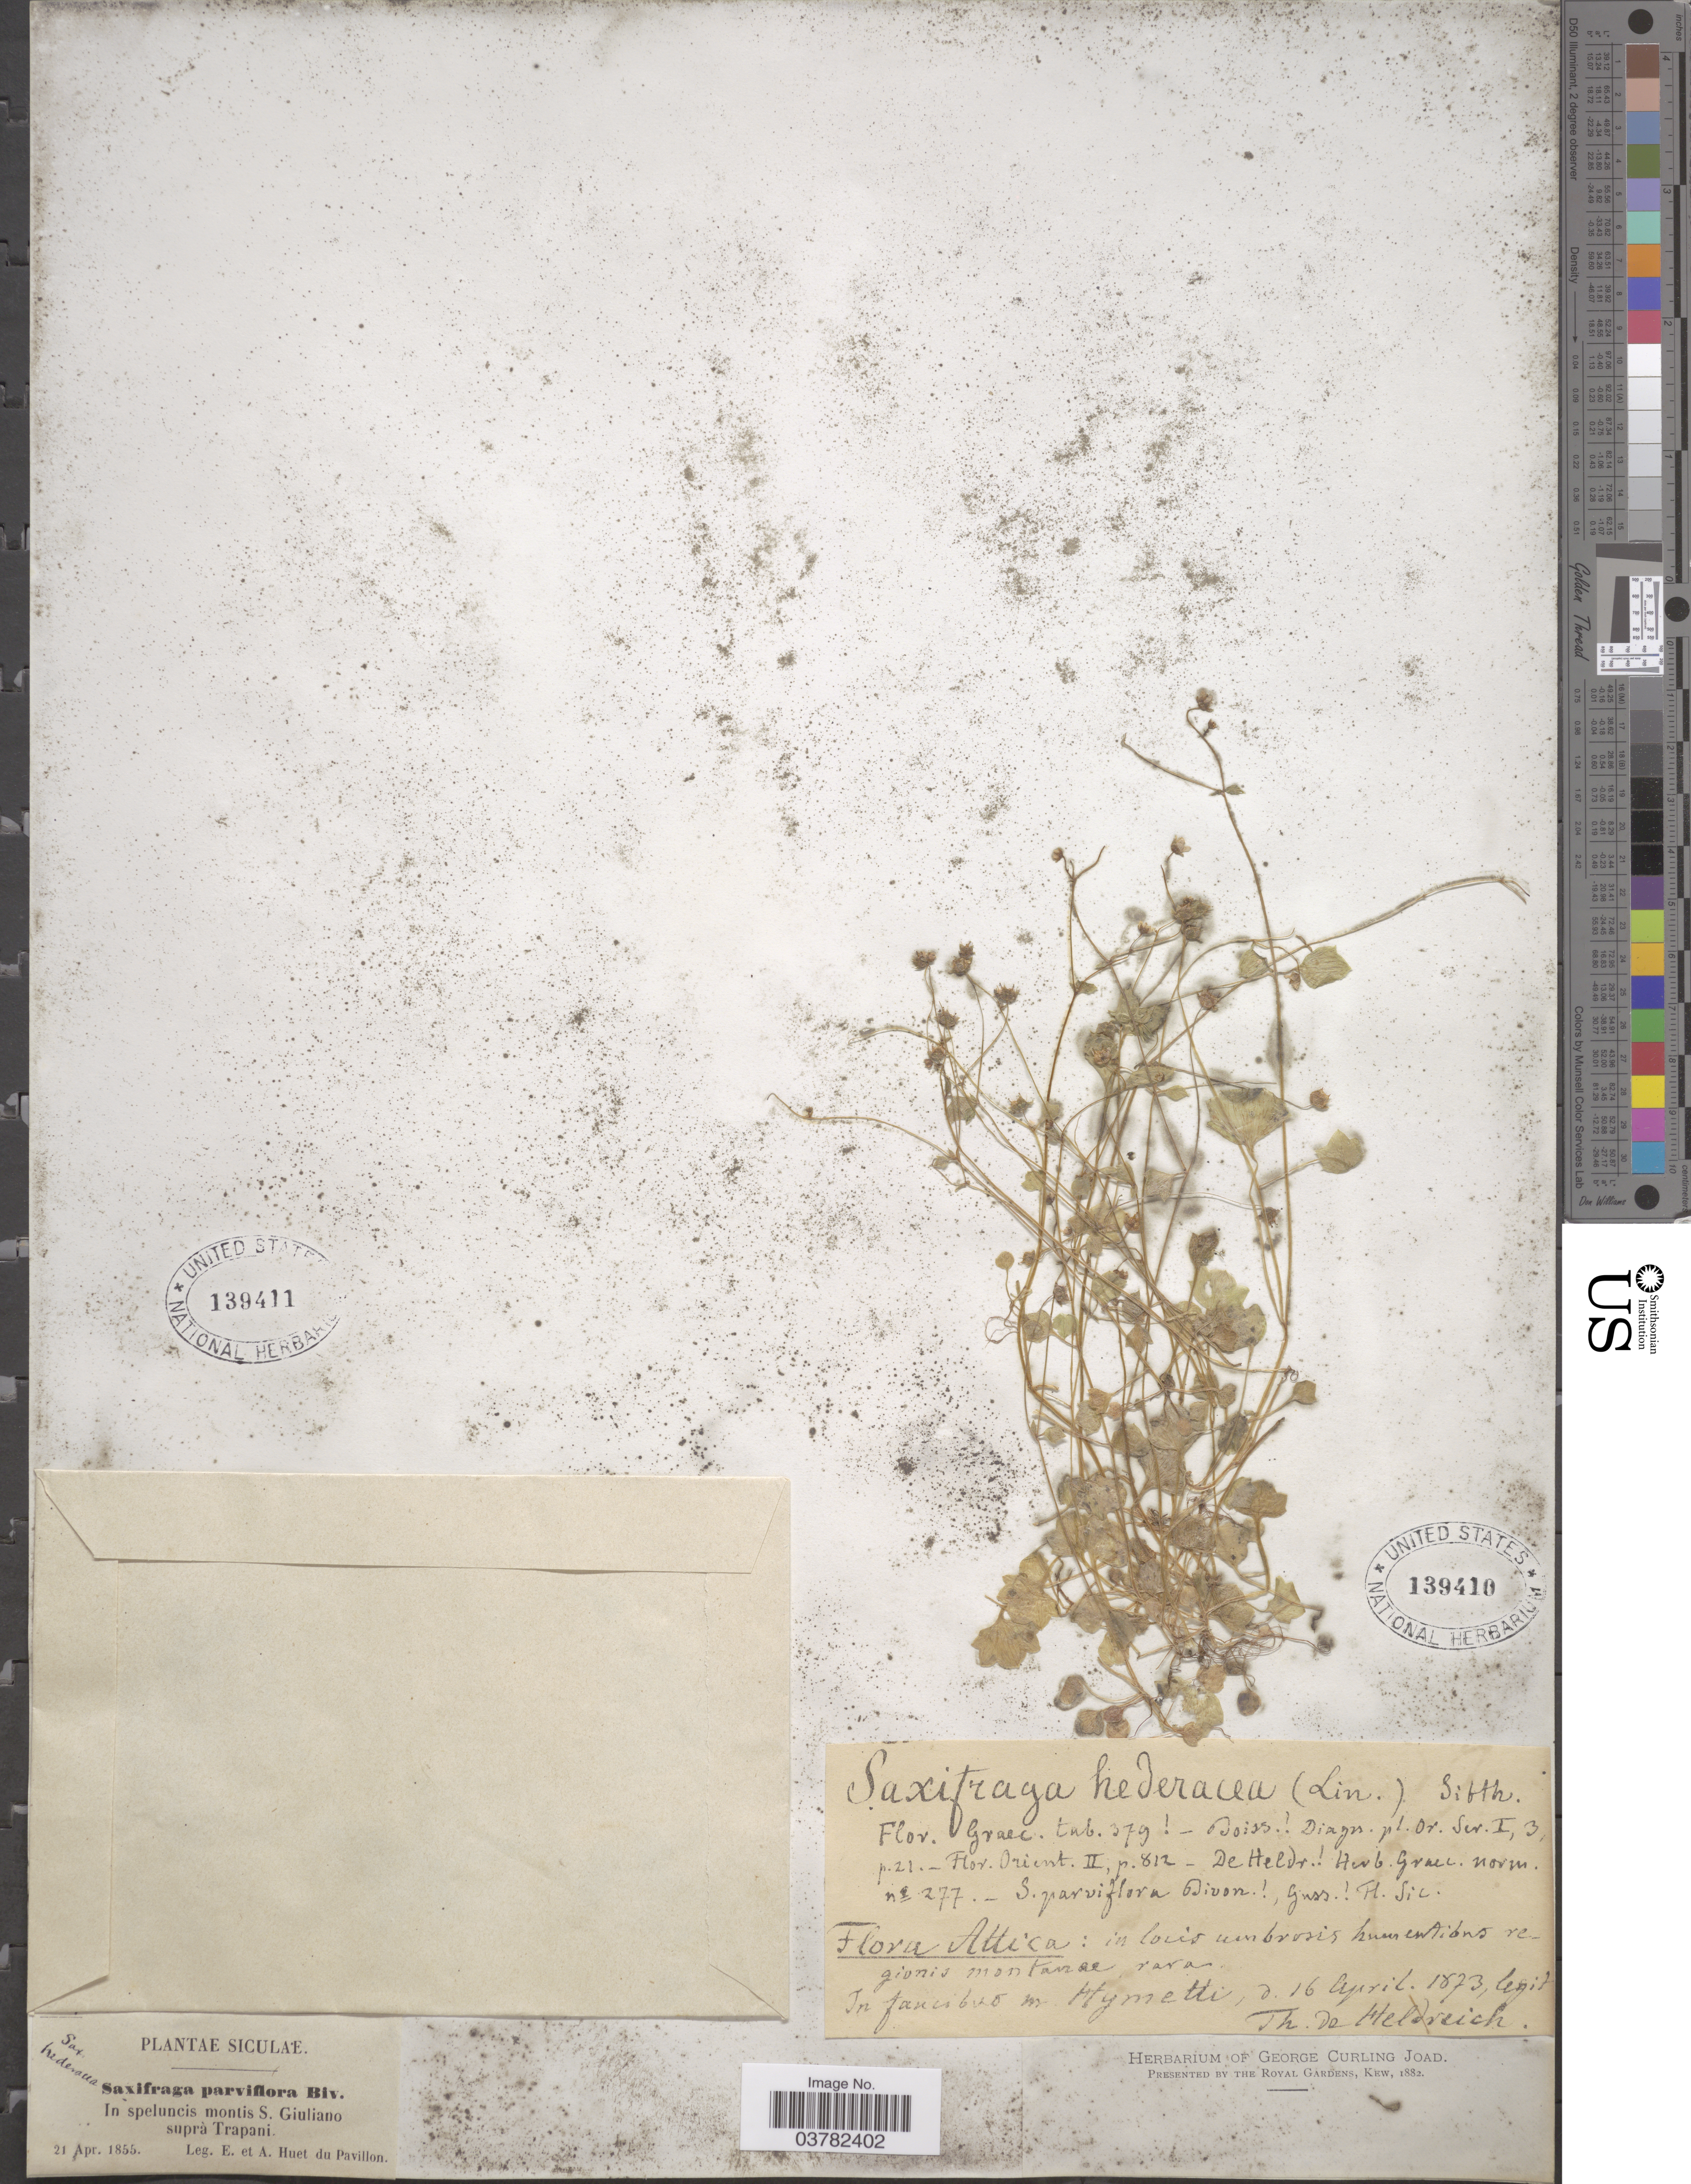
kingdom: Plantae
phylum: Tracheophyta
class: Magnoliopsida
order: Saxifragales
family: Saxifragaceae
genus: Saxifraga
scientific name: Saxifraga hederacea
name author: L.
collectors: T. De Heldreich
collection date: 1873-04-16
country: Greece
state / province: Attica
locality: Attica: in locis umbrosis humentibus regionis montanae. In faucibus m. Hymetti.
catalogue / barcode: US 139410